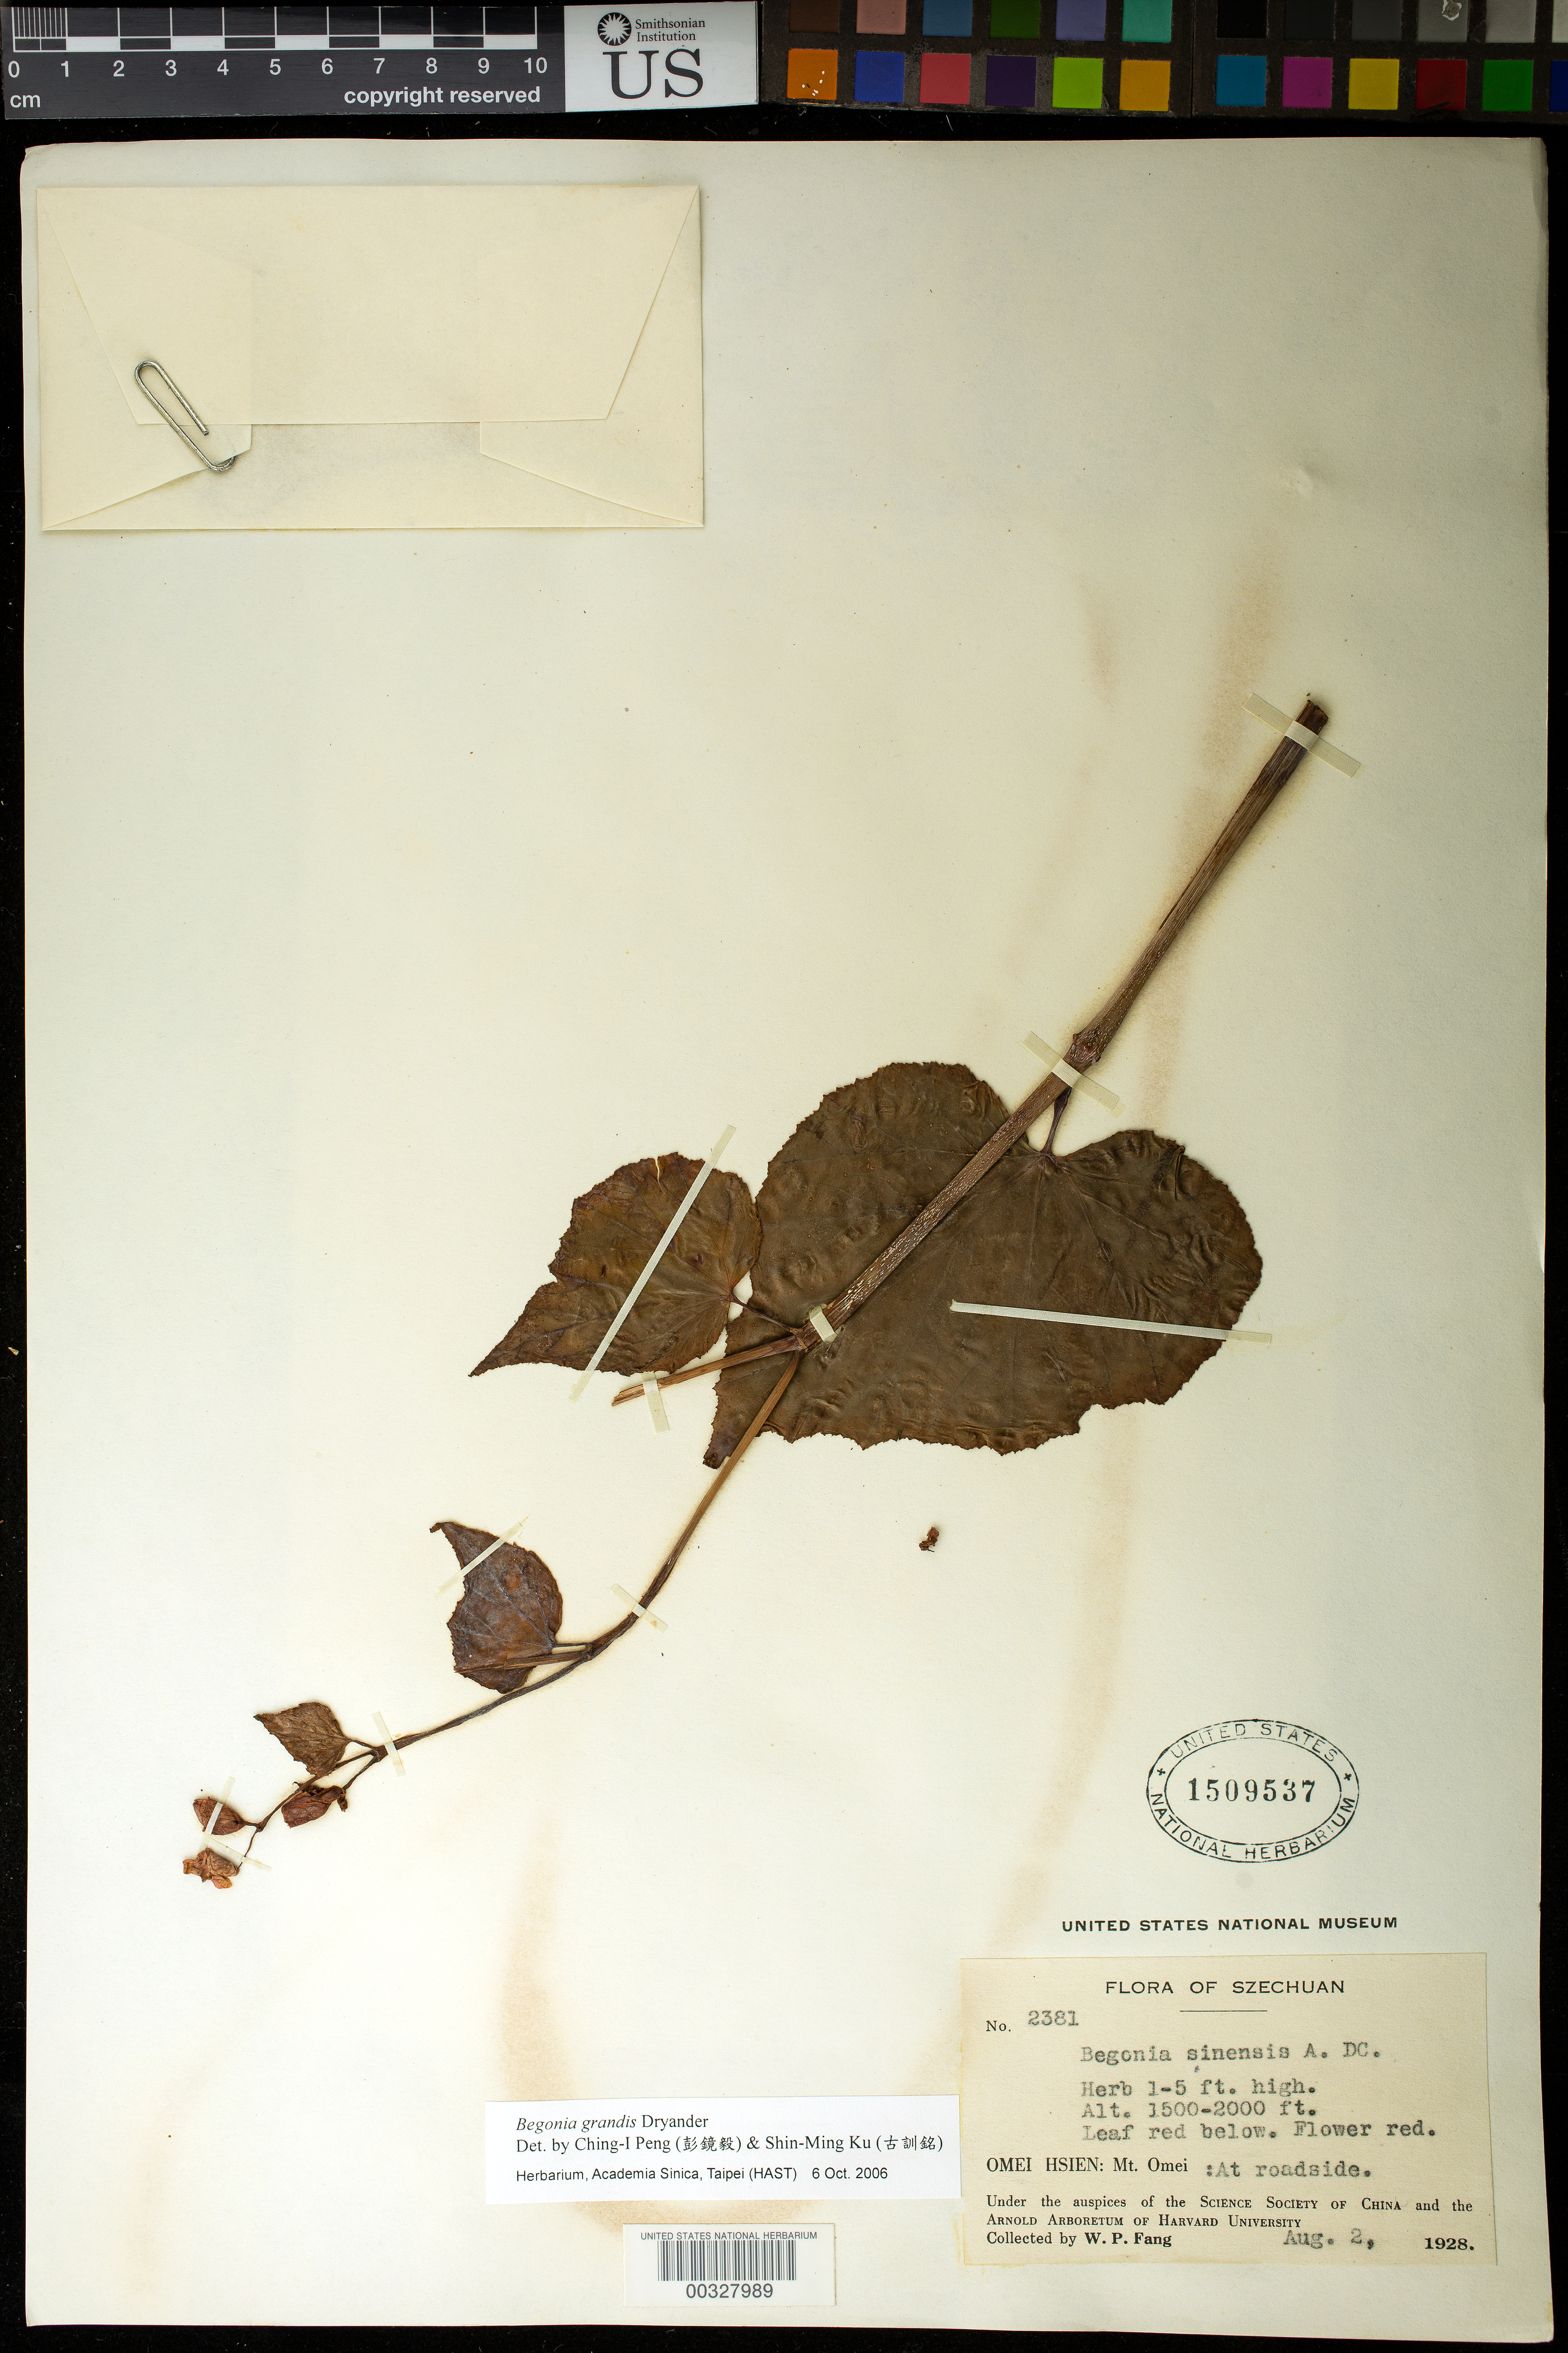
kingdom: Plantae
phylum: Tracheophyta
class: Magnoliopsida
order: Cucurbitales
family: Begoniaceae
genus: Begonia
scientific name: Begonia grandis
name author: Dryand.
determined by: Peng, Ching-I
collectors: W. P. Fang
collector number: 2381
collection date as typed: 02 Aug 1928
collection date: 1928-08-02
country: China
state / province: Sichuan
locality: Omei hsien, mt. omei, roadside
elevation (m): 457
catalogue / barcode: US 1509537